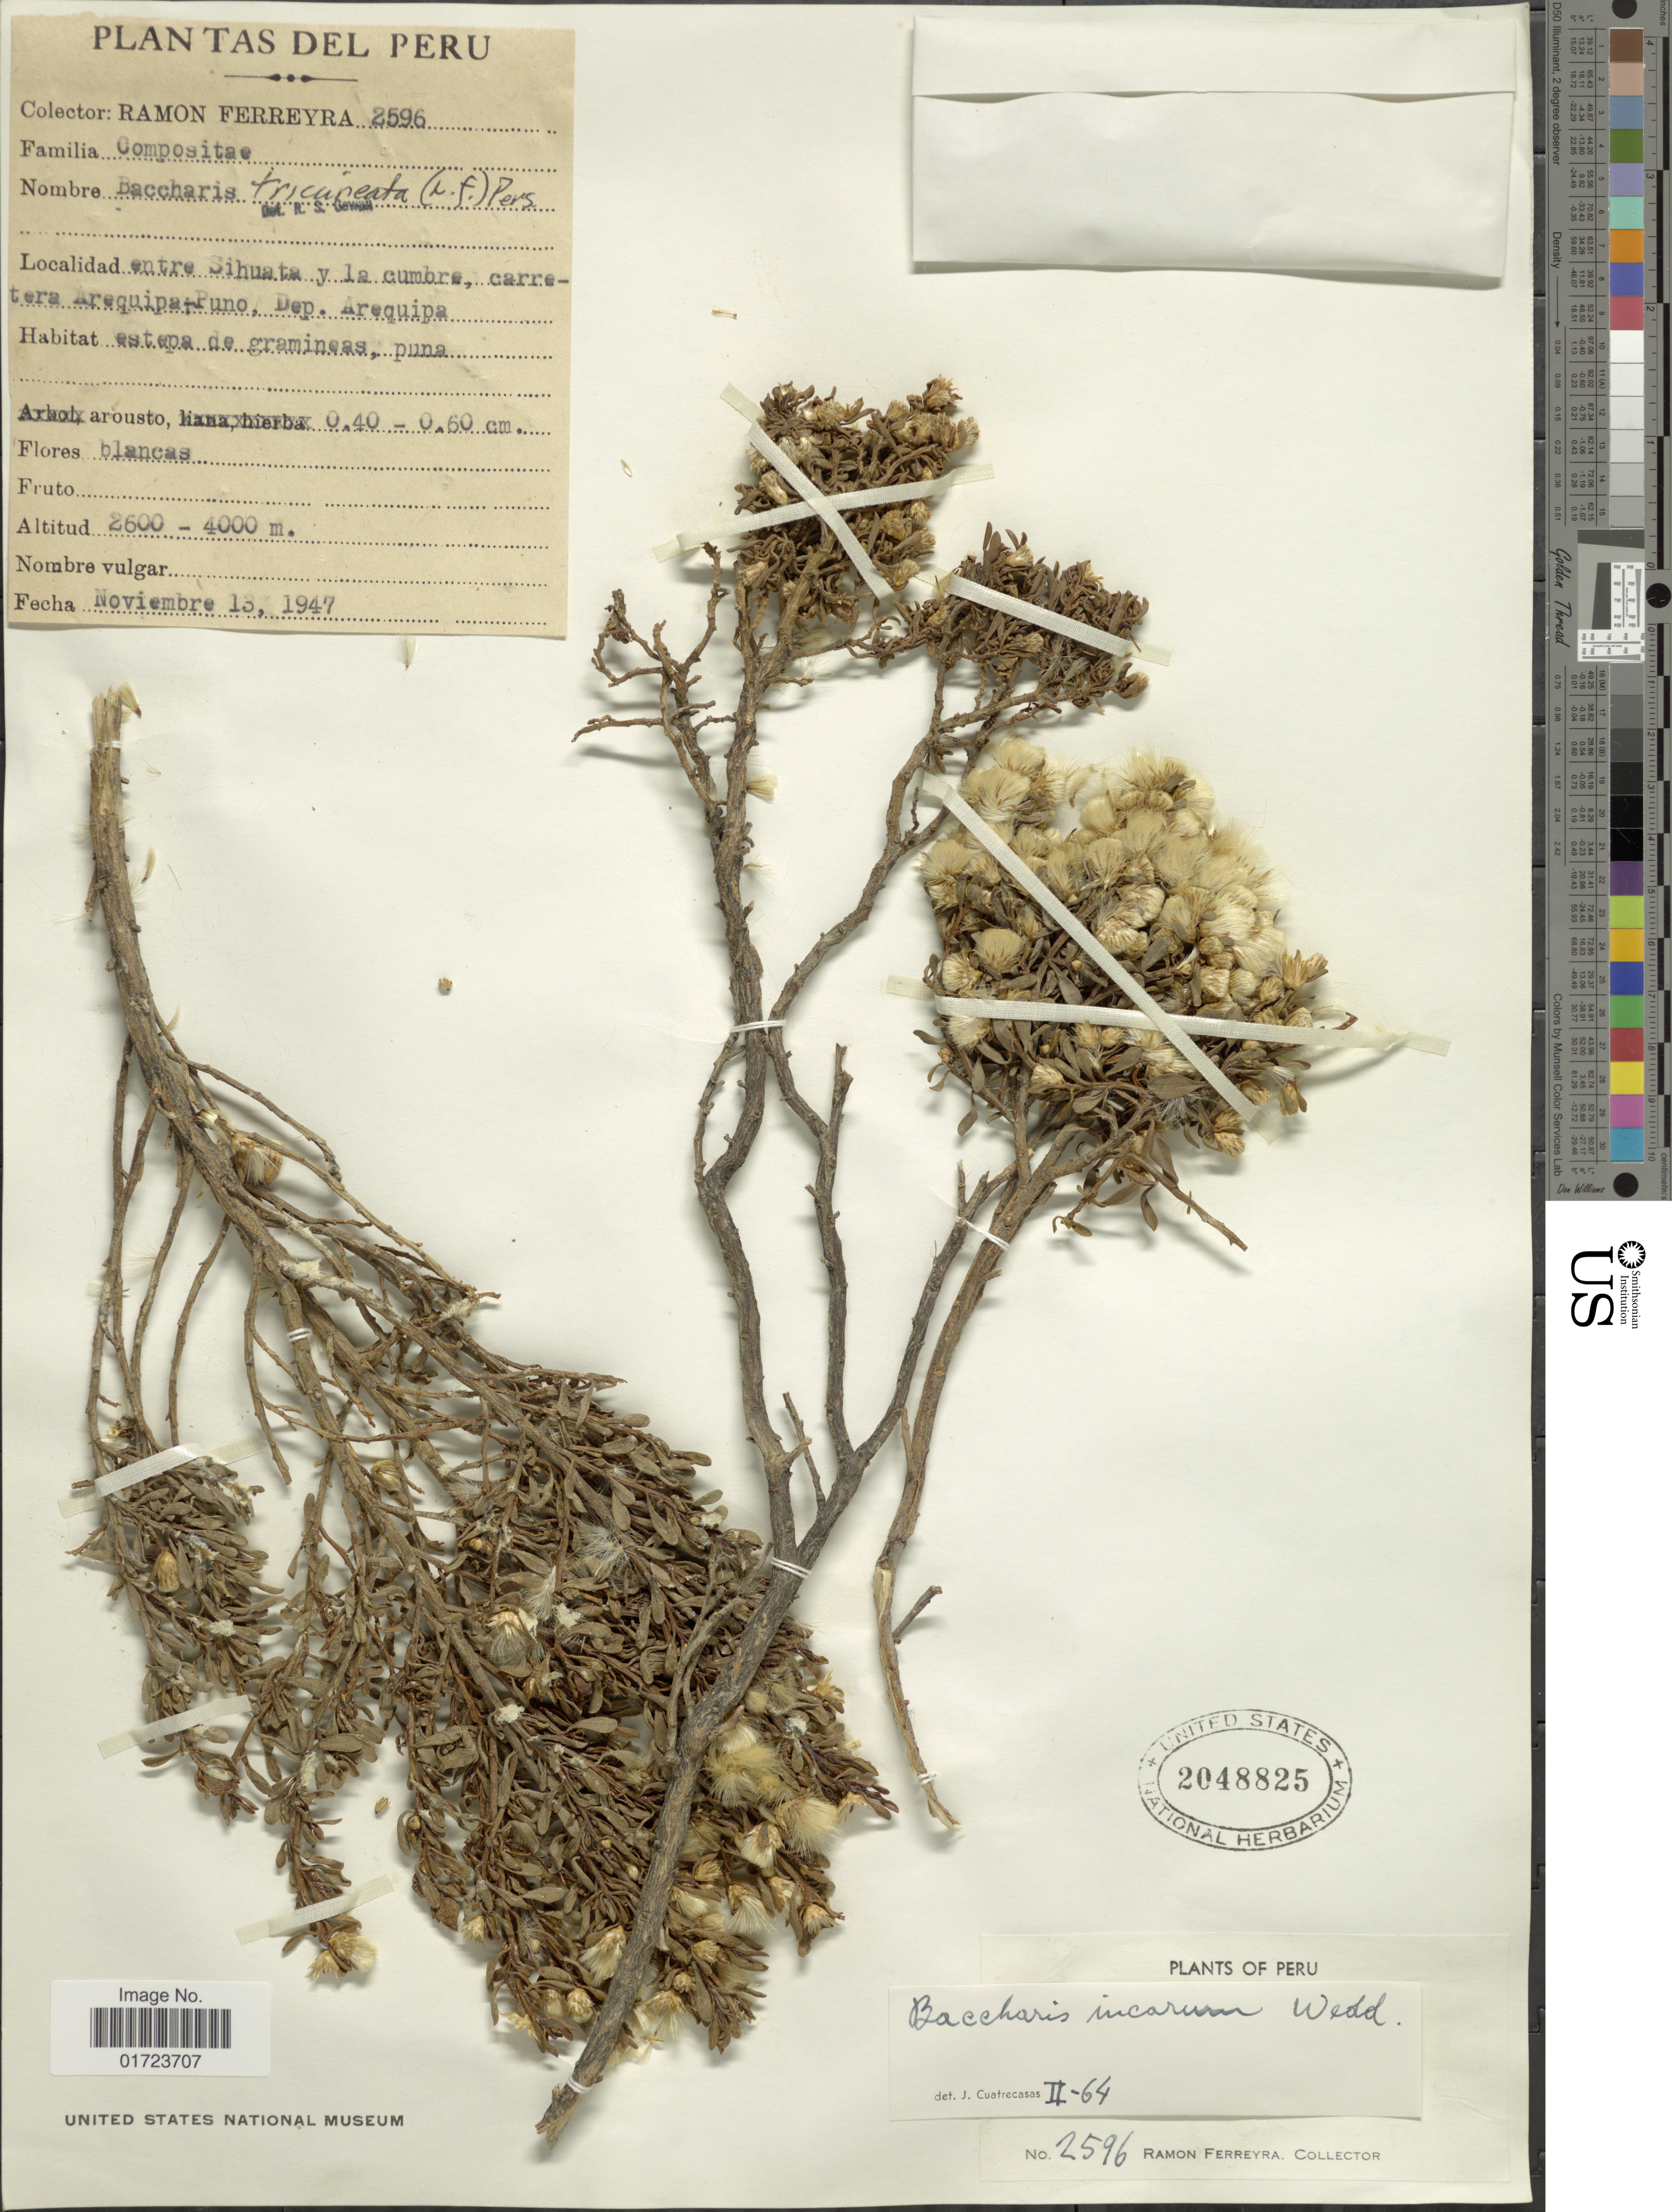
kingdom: Plantae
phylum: Tracheophyta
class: Magnoliopsida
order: Asterales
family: Asteraceae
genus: Baccharis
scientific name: Baccharis tola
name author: Phil.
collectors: R. A. Ferreyra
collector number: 2596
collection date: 1947-11-13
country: Peru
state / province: Arequipa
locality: Entre Sihuata y la cumbre, carretera Arequipa - Puno, Dep. Arequipa.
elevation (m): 2600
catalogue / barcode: US 2048825